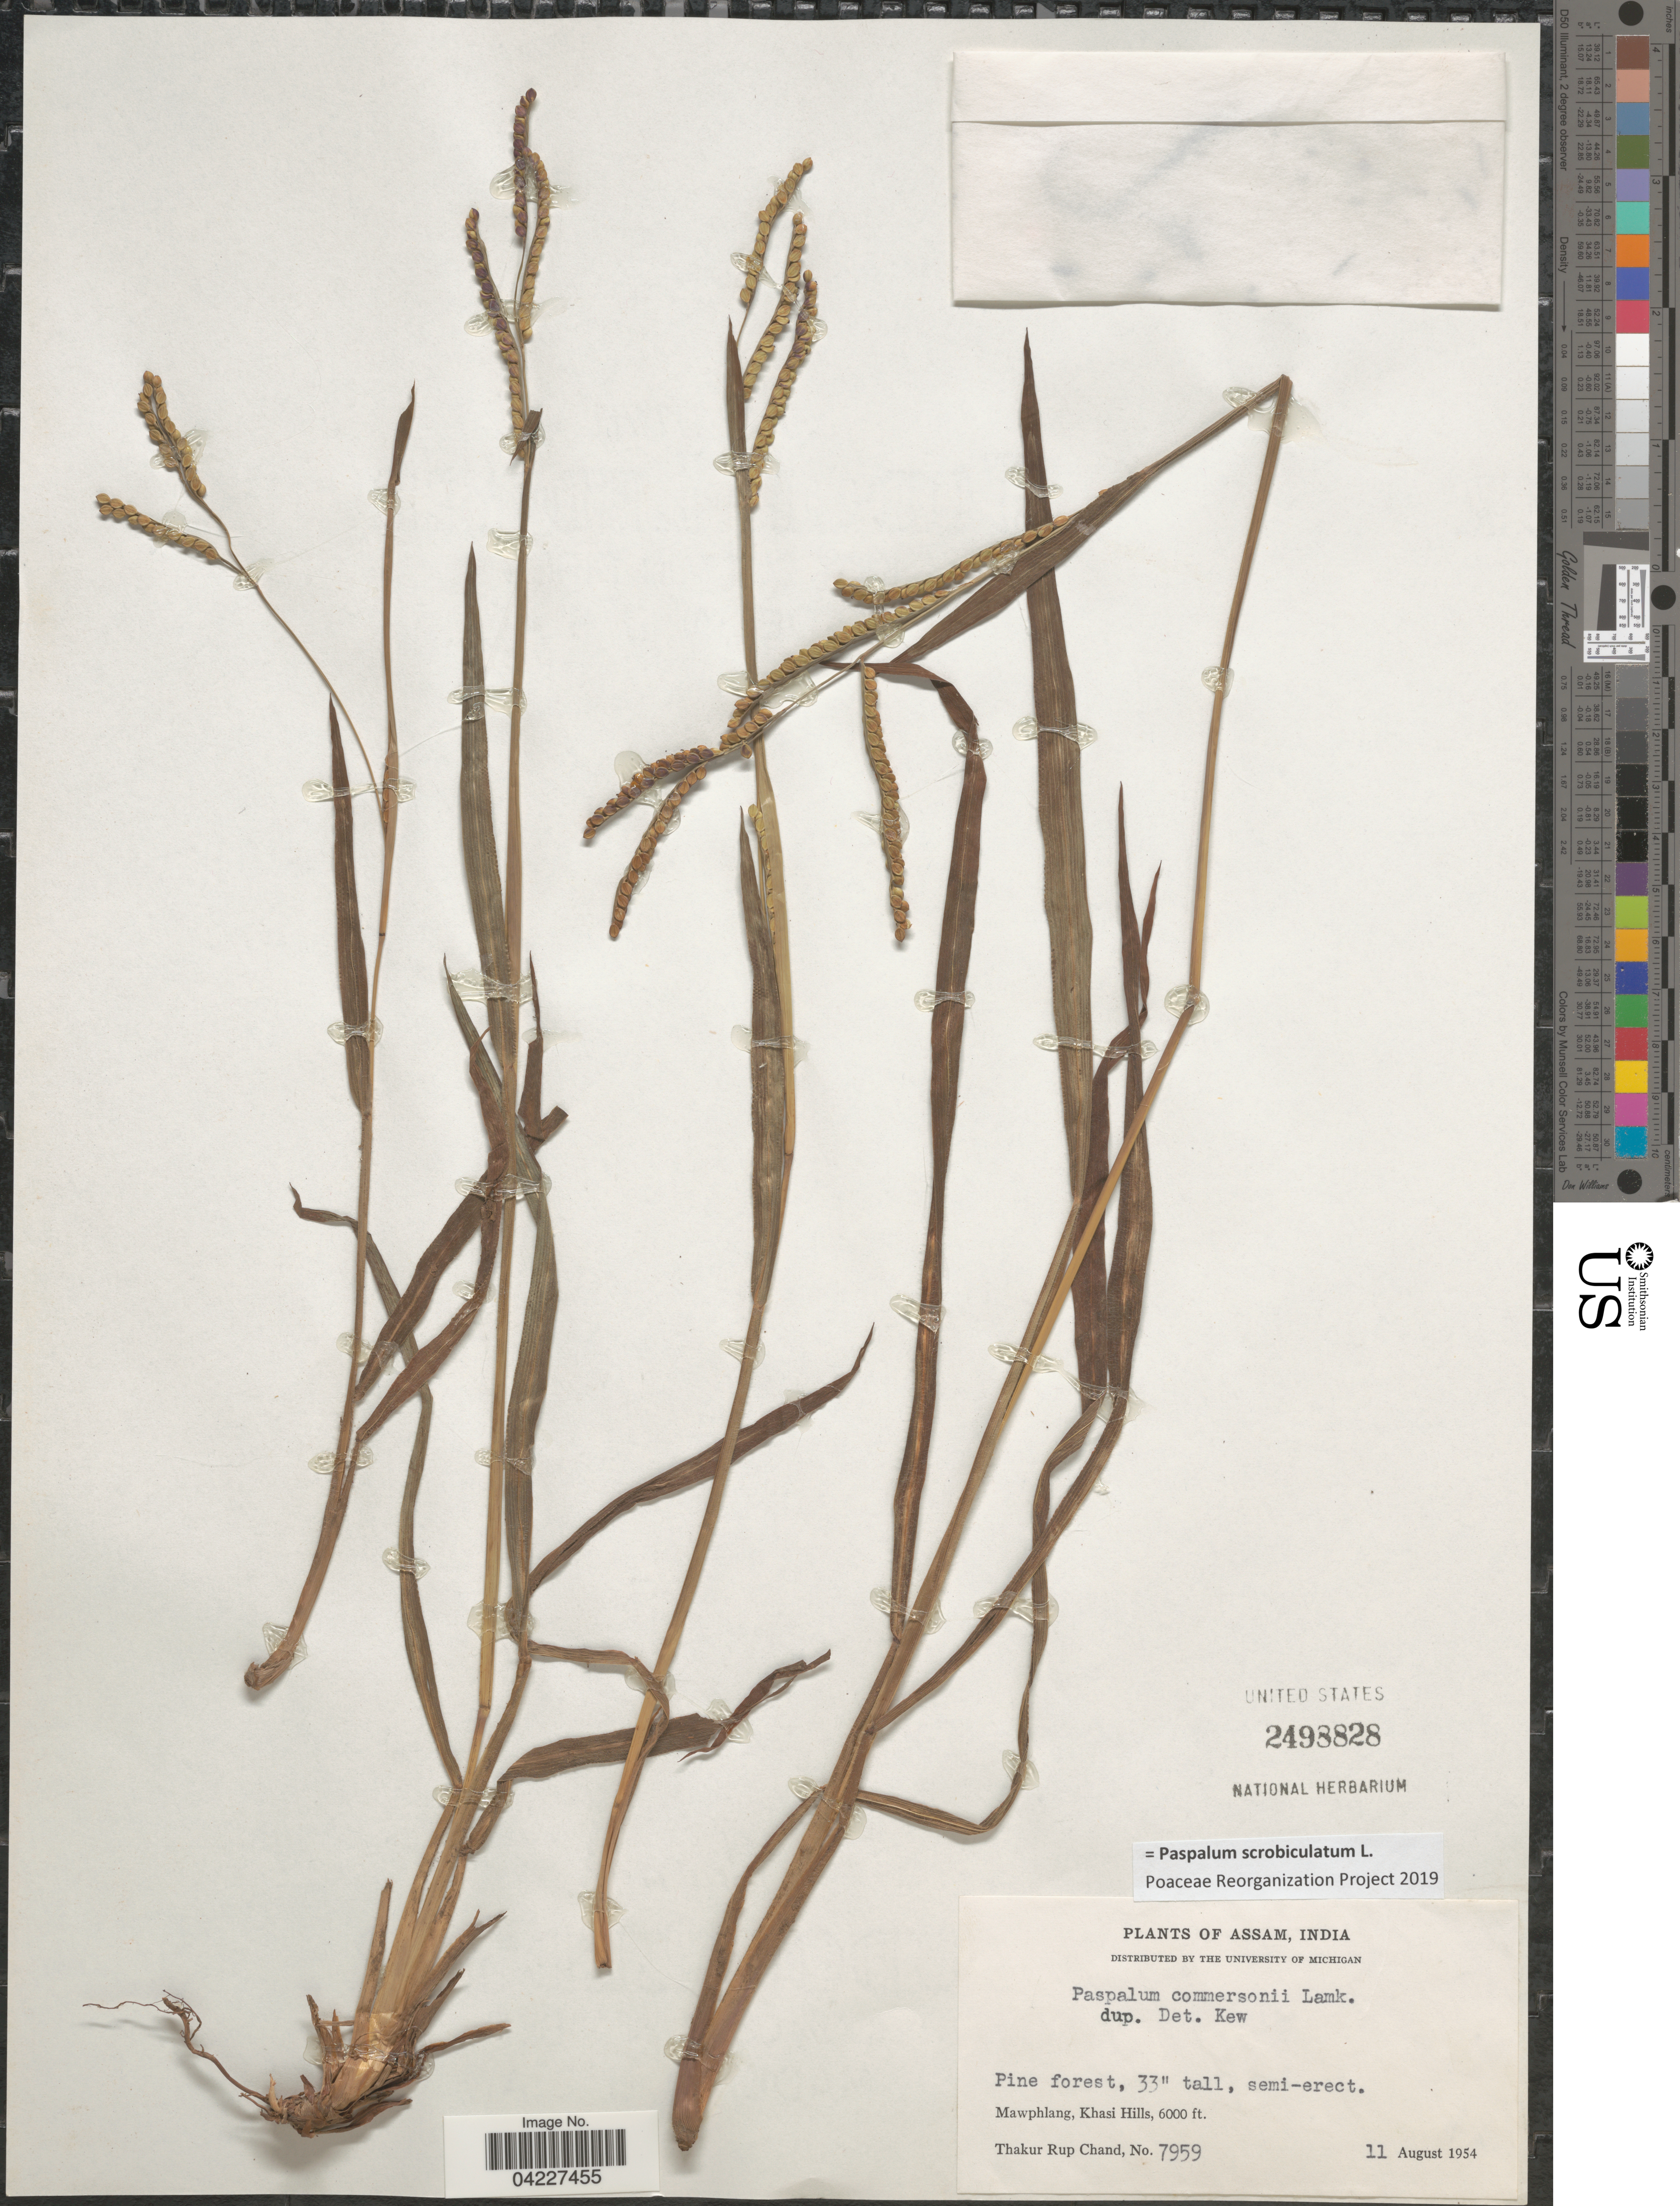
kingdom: Plantae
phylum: Tracheophyta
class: Liliopsida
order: Poales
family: Poaceae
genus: Paspalum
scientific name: Paspalum scrobiculatum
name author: L.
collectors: T. R. Chand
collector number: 7959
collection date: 1954-08-11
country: India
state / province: Meghalaya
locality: Mawphlang, Khasi Hills.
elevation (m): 1829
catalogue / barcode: US 2498828